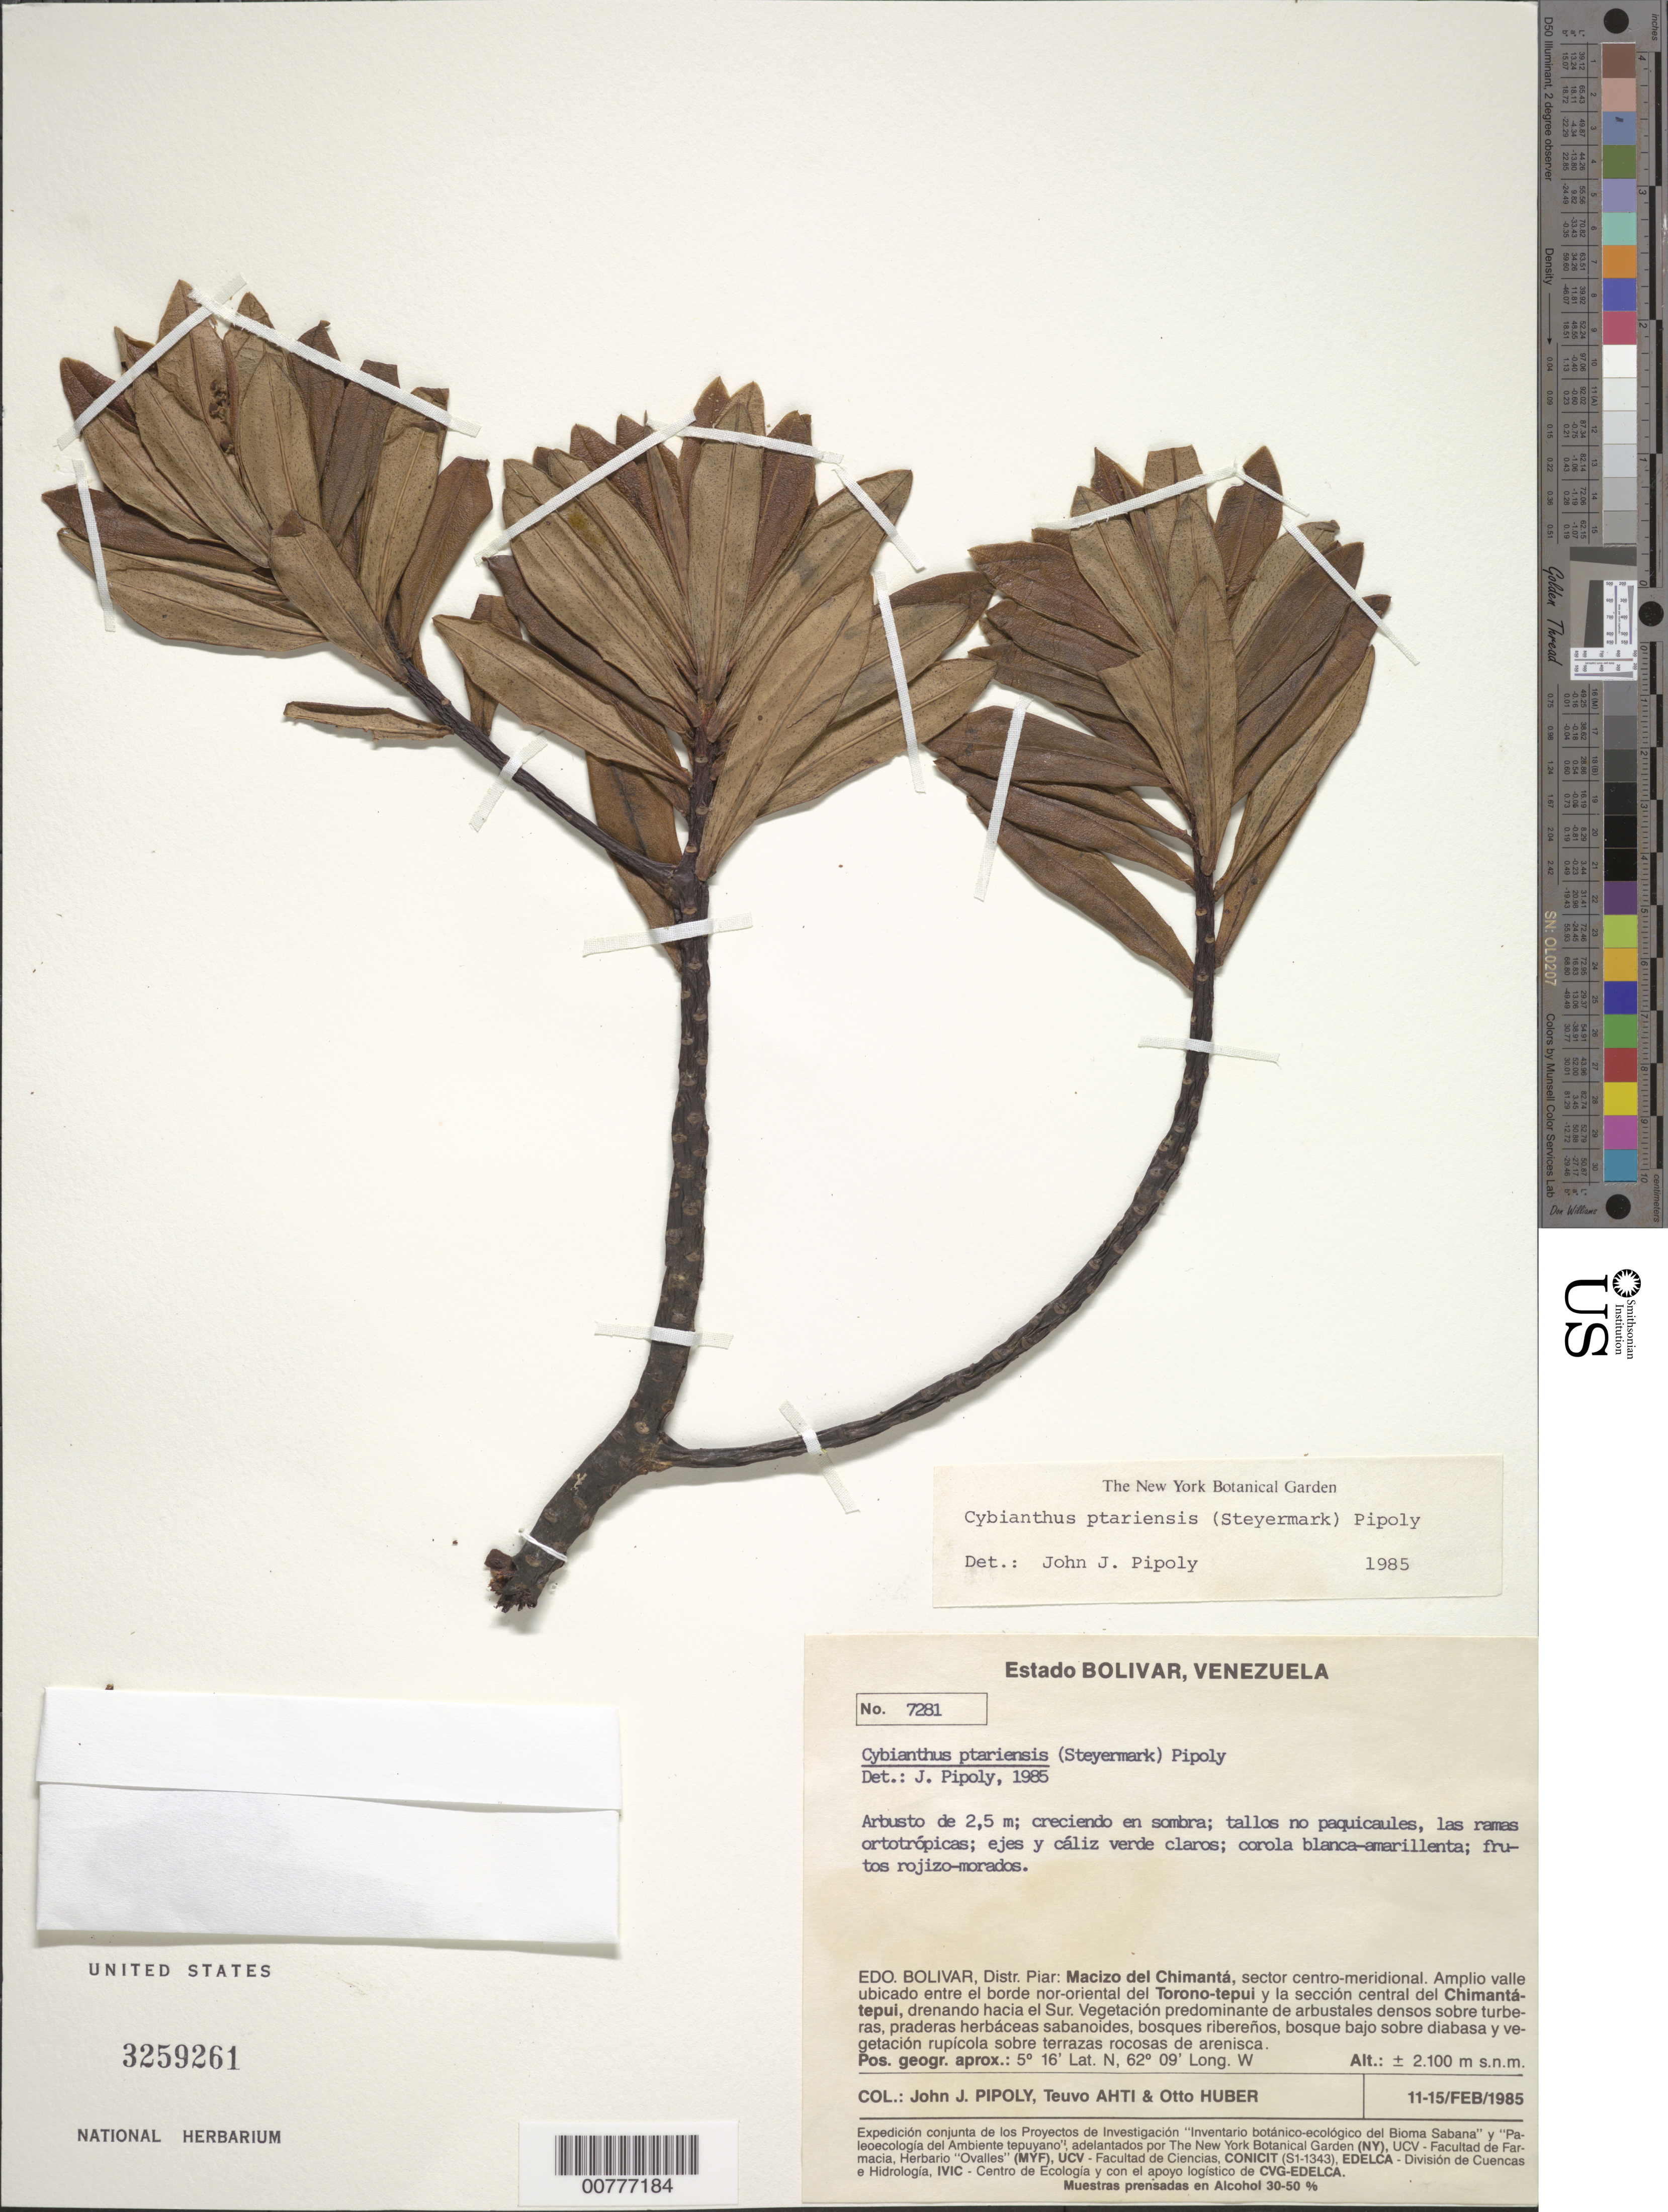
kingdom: Plantae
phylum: Tracheophyta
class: Magnoliopsida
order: Ericales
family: Primulaceae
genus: Cybianthus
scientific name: Cybianthus ptariensis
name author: (Steyerm.) Pipoly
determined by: Pipoly, J. J., III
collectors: J. J. Pipoly, T. T. Ahti & O. Huber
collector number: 7281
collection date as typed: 11-Feb-85 to 15-Feb-85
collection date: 1985-02-11/1985-02-15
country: Venezuela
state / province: Bolívar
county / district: Piar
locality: Macizo del Chimantá, sector centro-meridional; wide valley between the northwest side of the Torono-tepuí and the middle section of the Chimantá-tepuí, draining from the south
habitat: Vegetación predominante de arbustales denso sobre turberas, praderas herbáceas sabanoides, bosques ribereños, bosque bajo sobre diabasa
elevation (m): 2100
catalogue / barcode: US 3259261